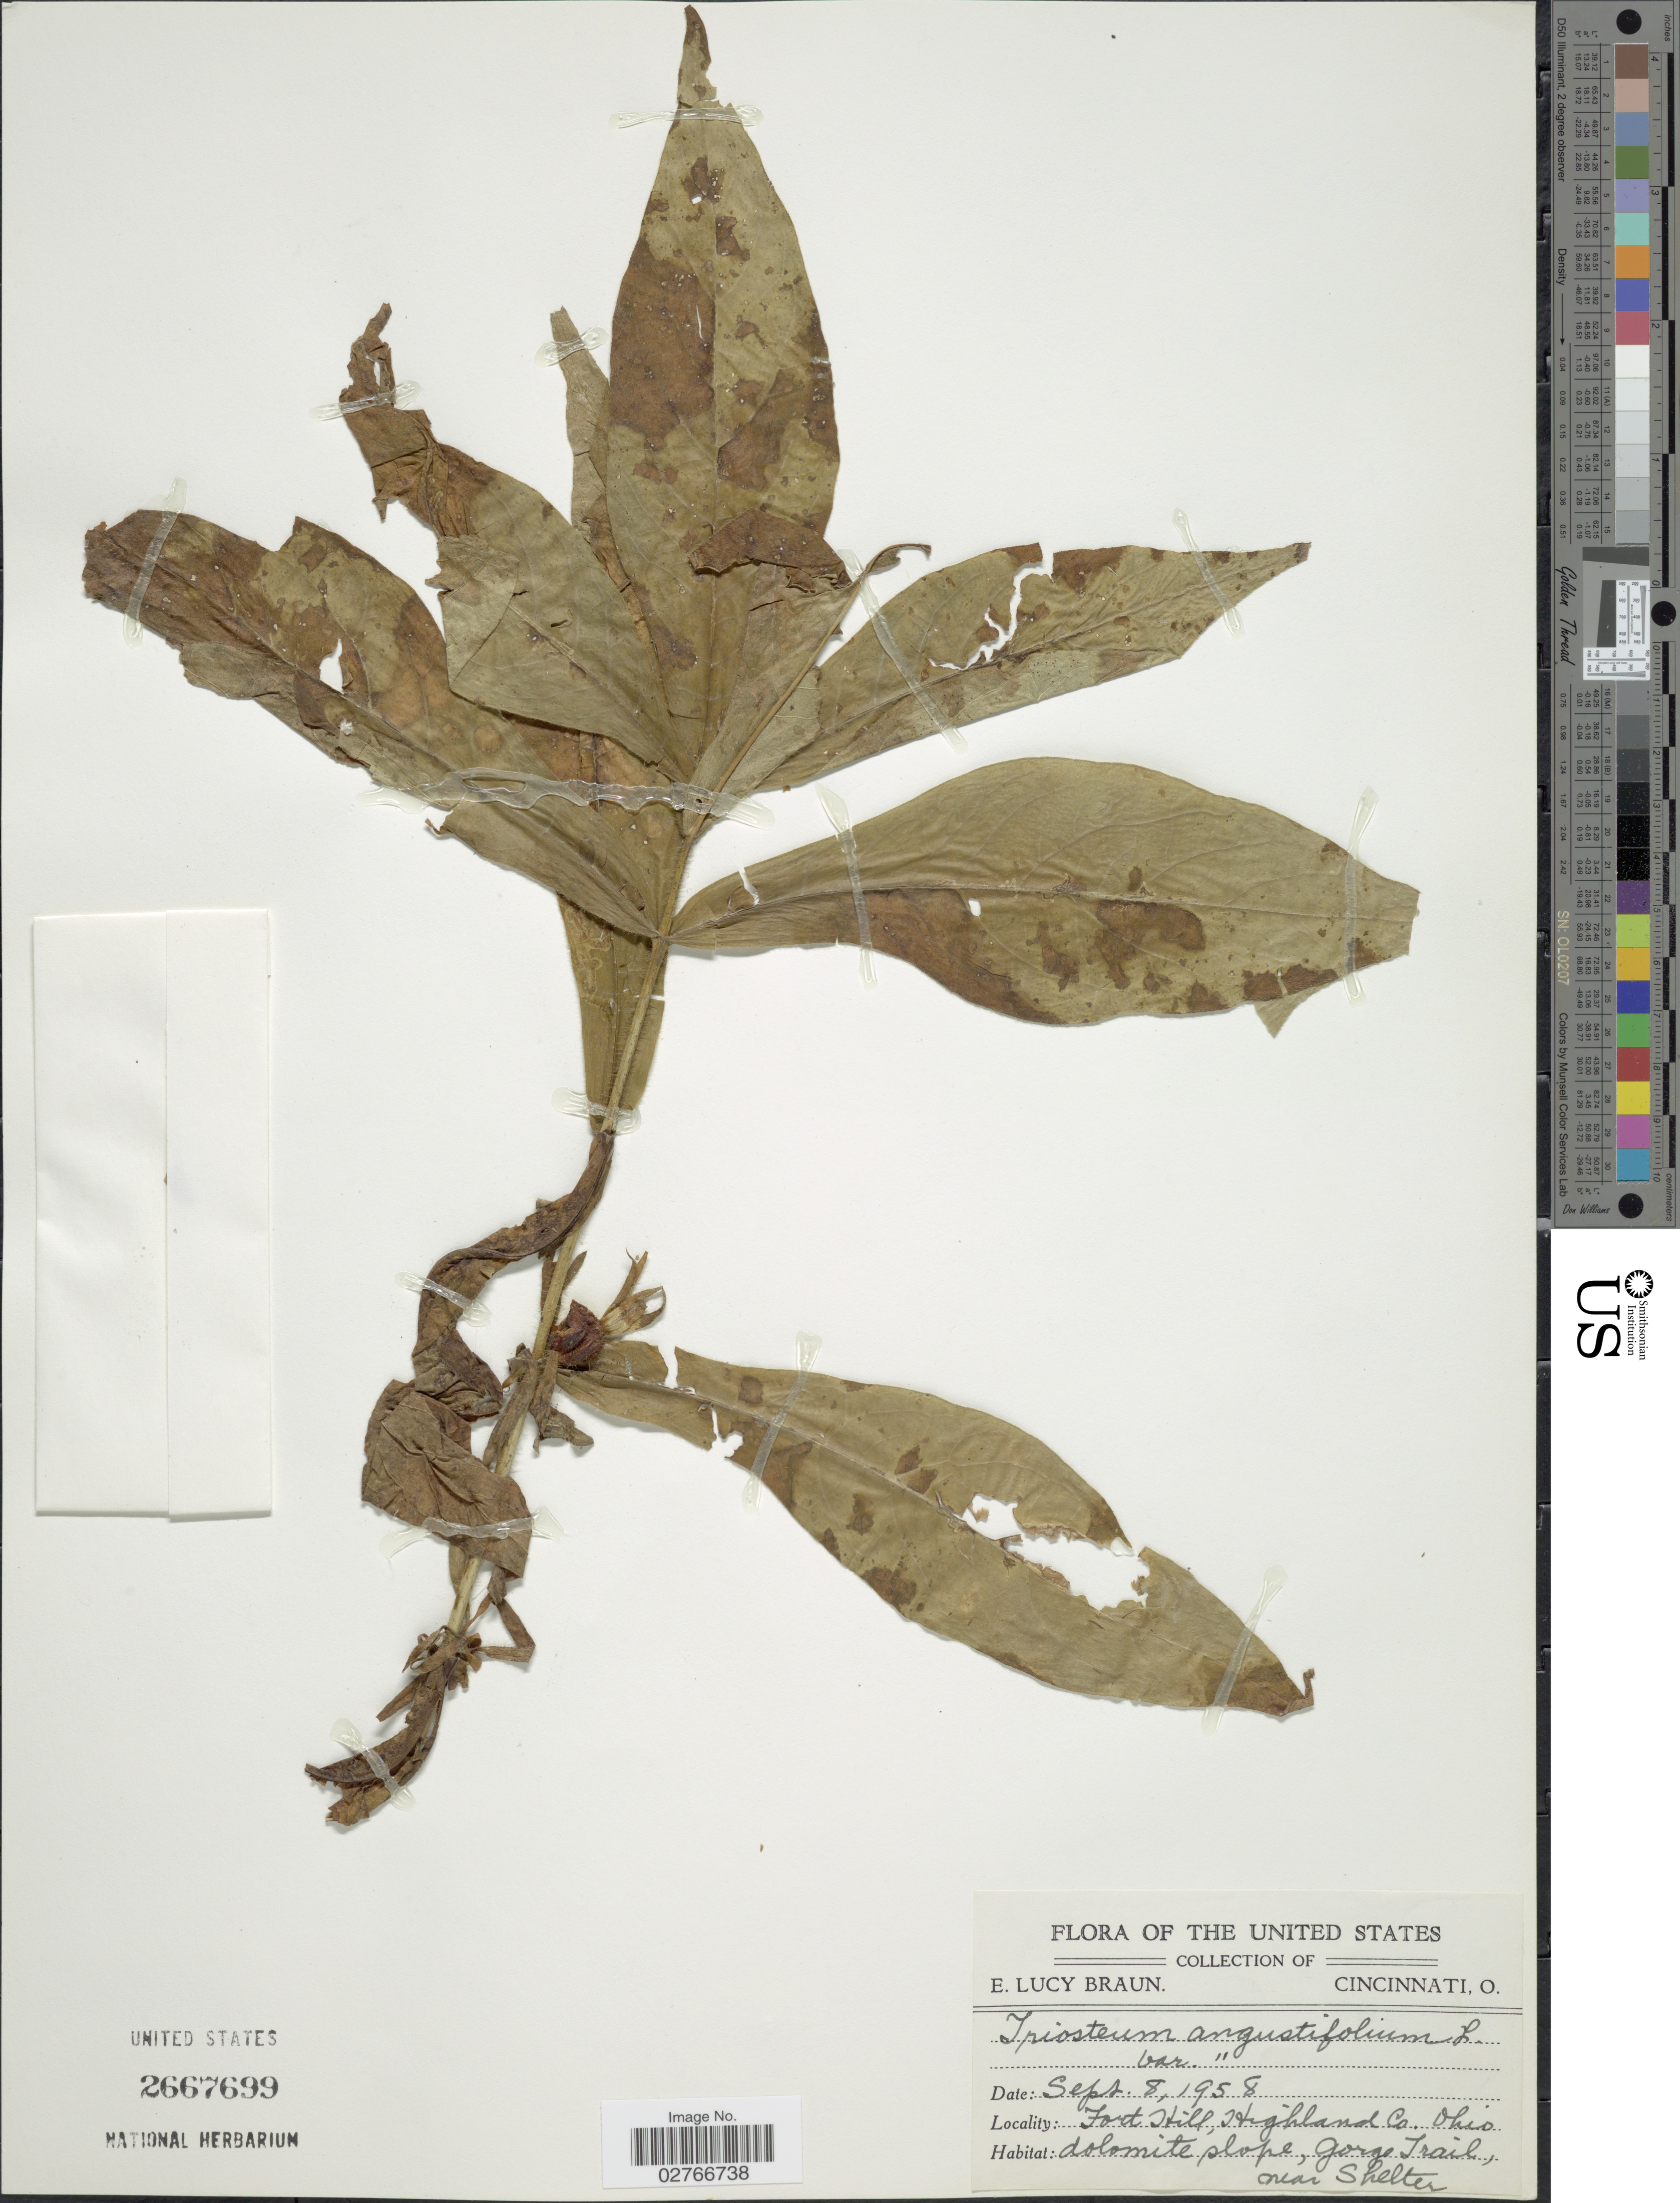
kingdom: Plantae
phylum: Tracheophyta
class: Magnoliopsida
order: Dipsacales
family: Caprifoliaceae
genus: Triosteum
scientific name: Triosteum angustifolium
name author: L.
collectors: E. L. Braun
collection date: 1958-09-08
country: United States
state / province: Ohio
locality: Fort Hill, Highland Co. Gorge Trail, near Shelter.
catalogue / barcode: US 2667699